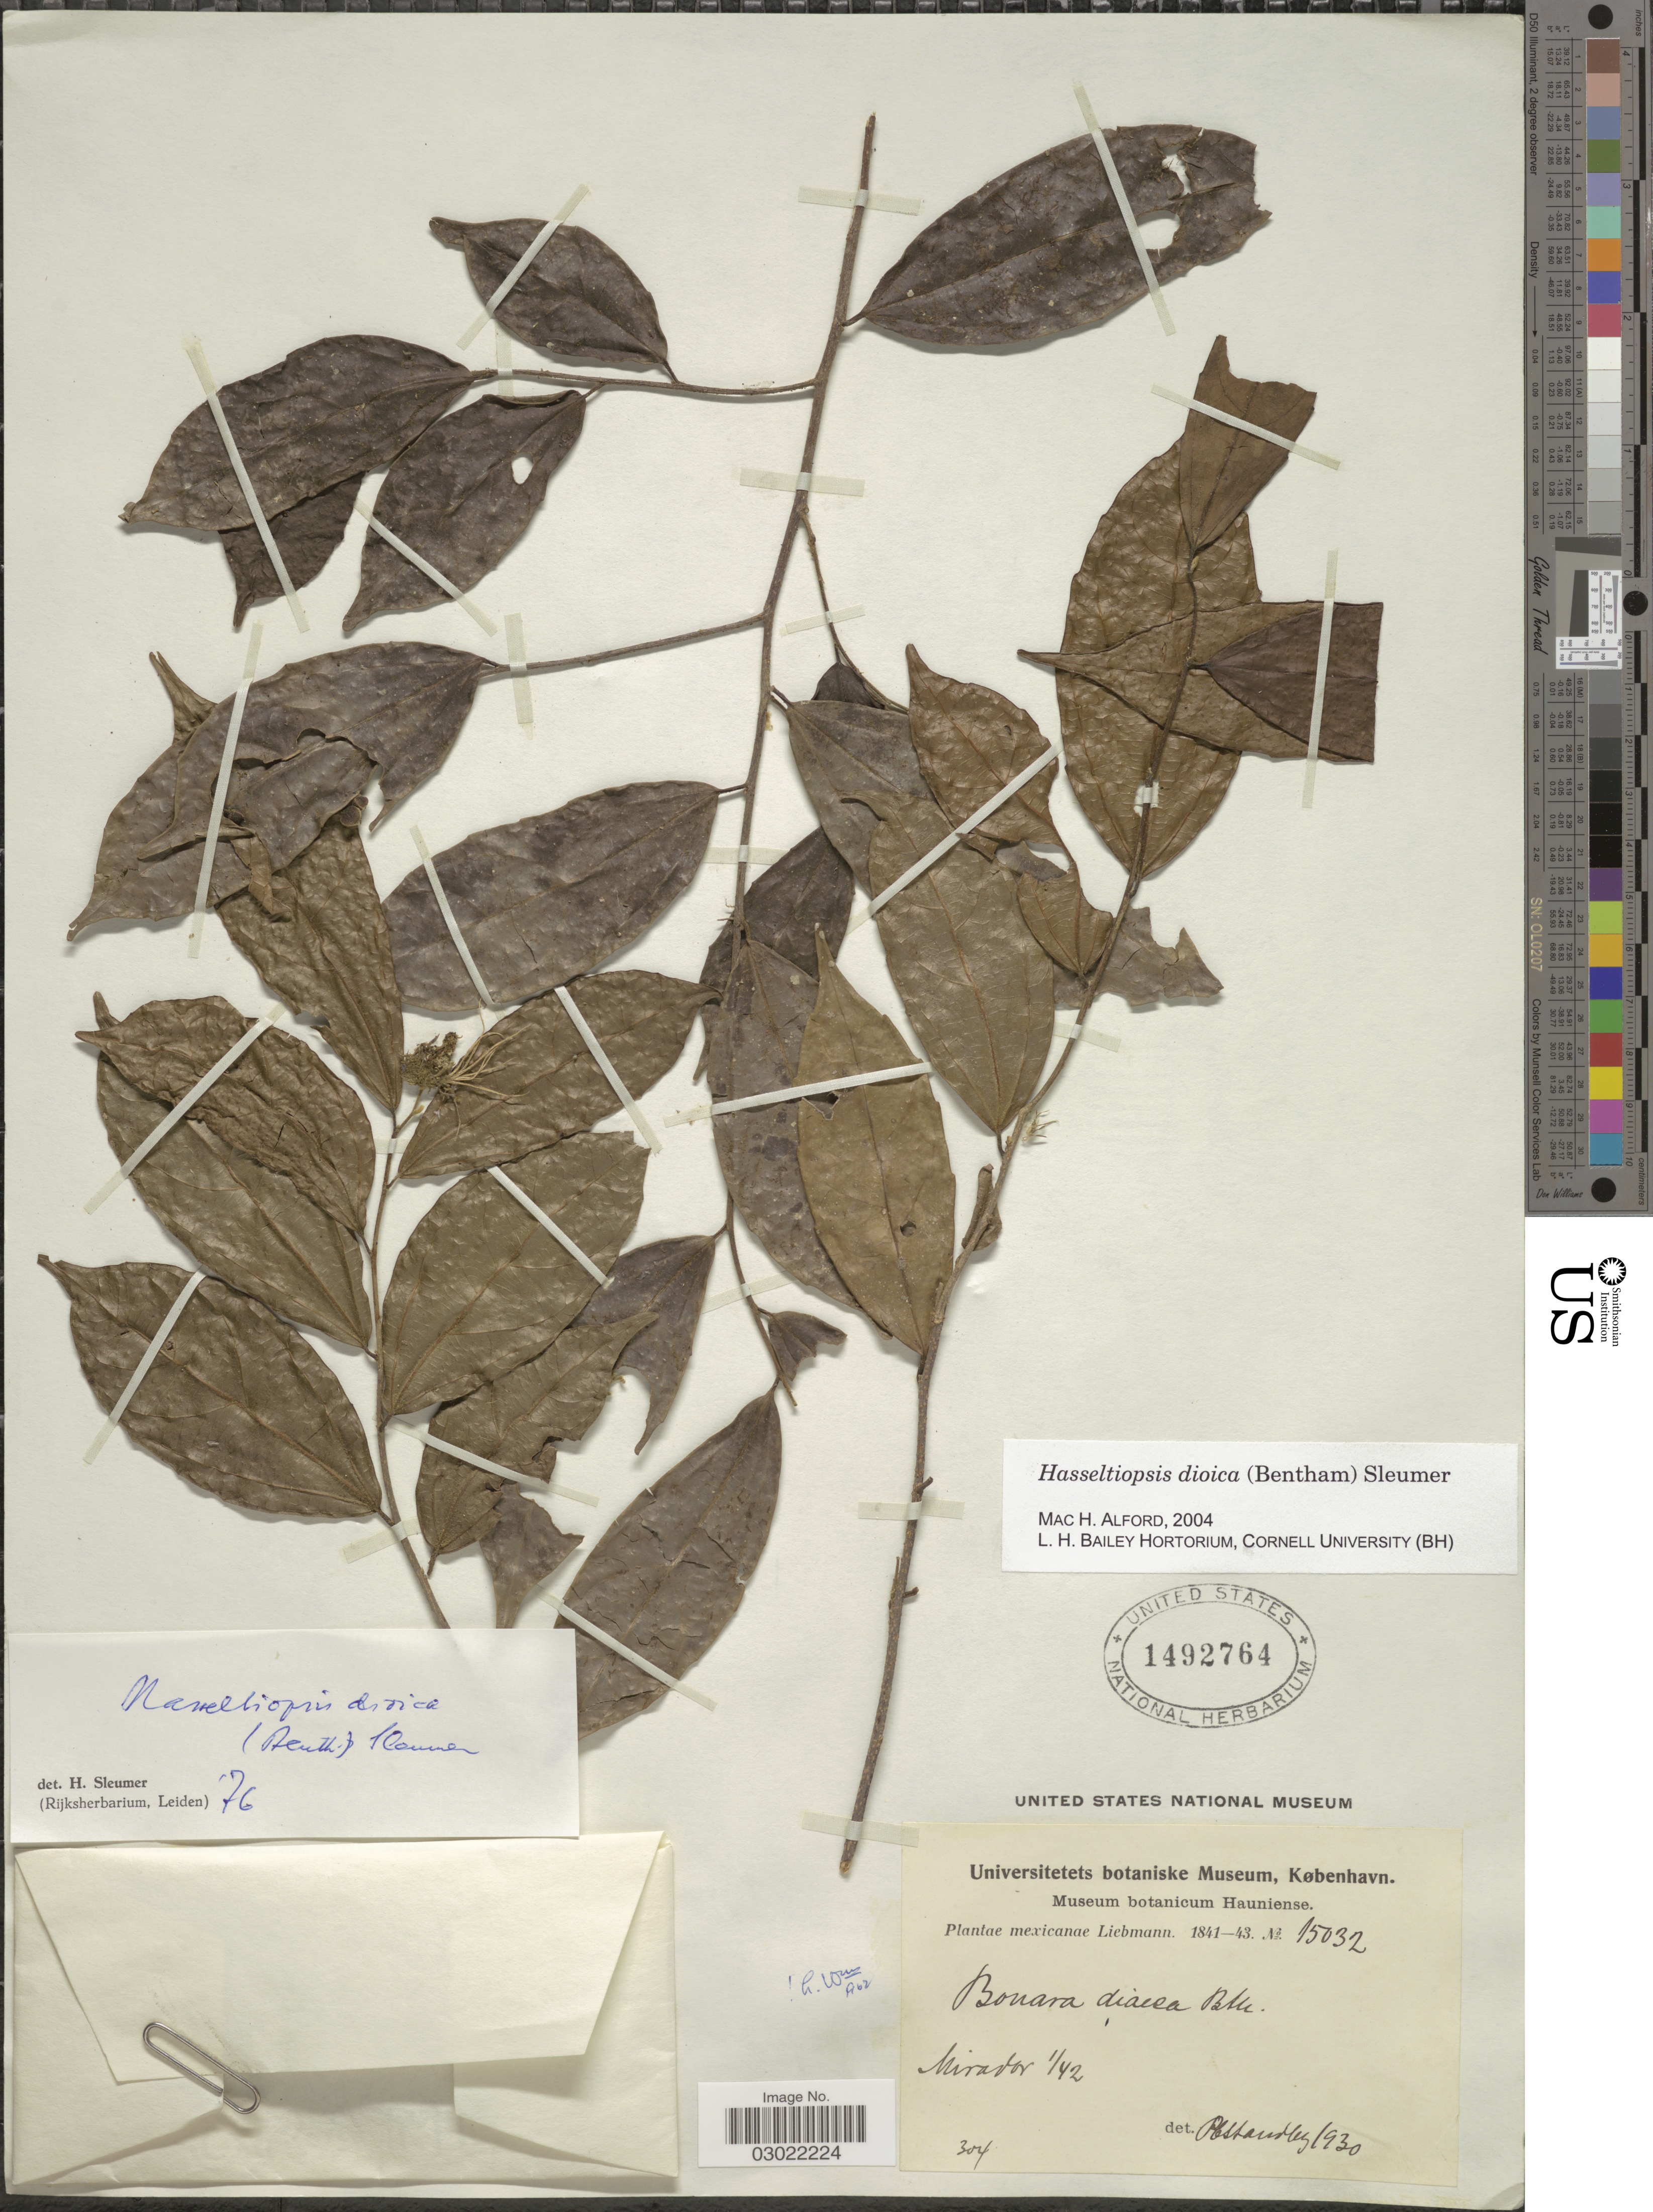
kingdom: Plantae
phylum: Tracheophyta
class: Magnoliopsida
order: Malpighiales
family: Salicaceae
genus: Hasseltiopsis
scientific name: Hasseltiopsis dioica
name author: (Benth.) Sleumer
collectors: Liebmann, --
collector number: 15032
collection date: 1842-01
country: Mexico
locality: Mirador.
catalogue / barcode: US 1492764